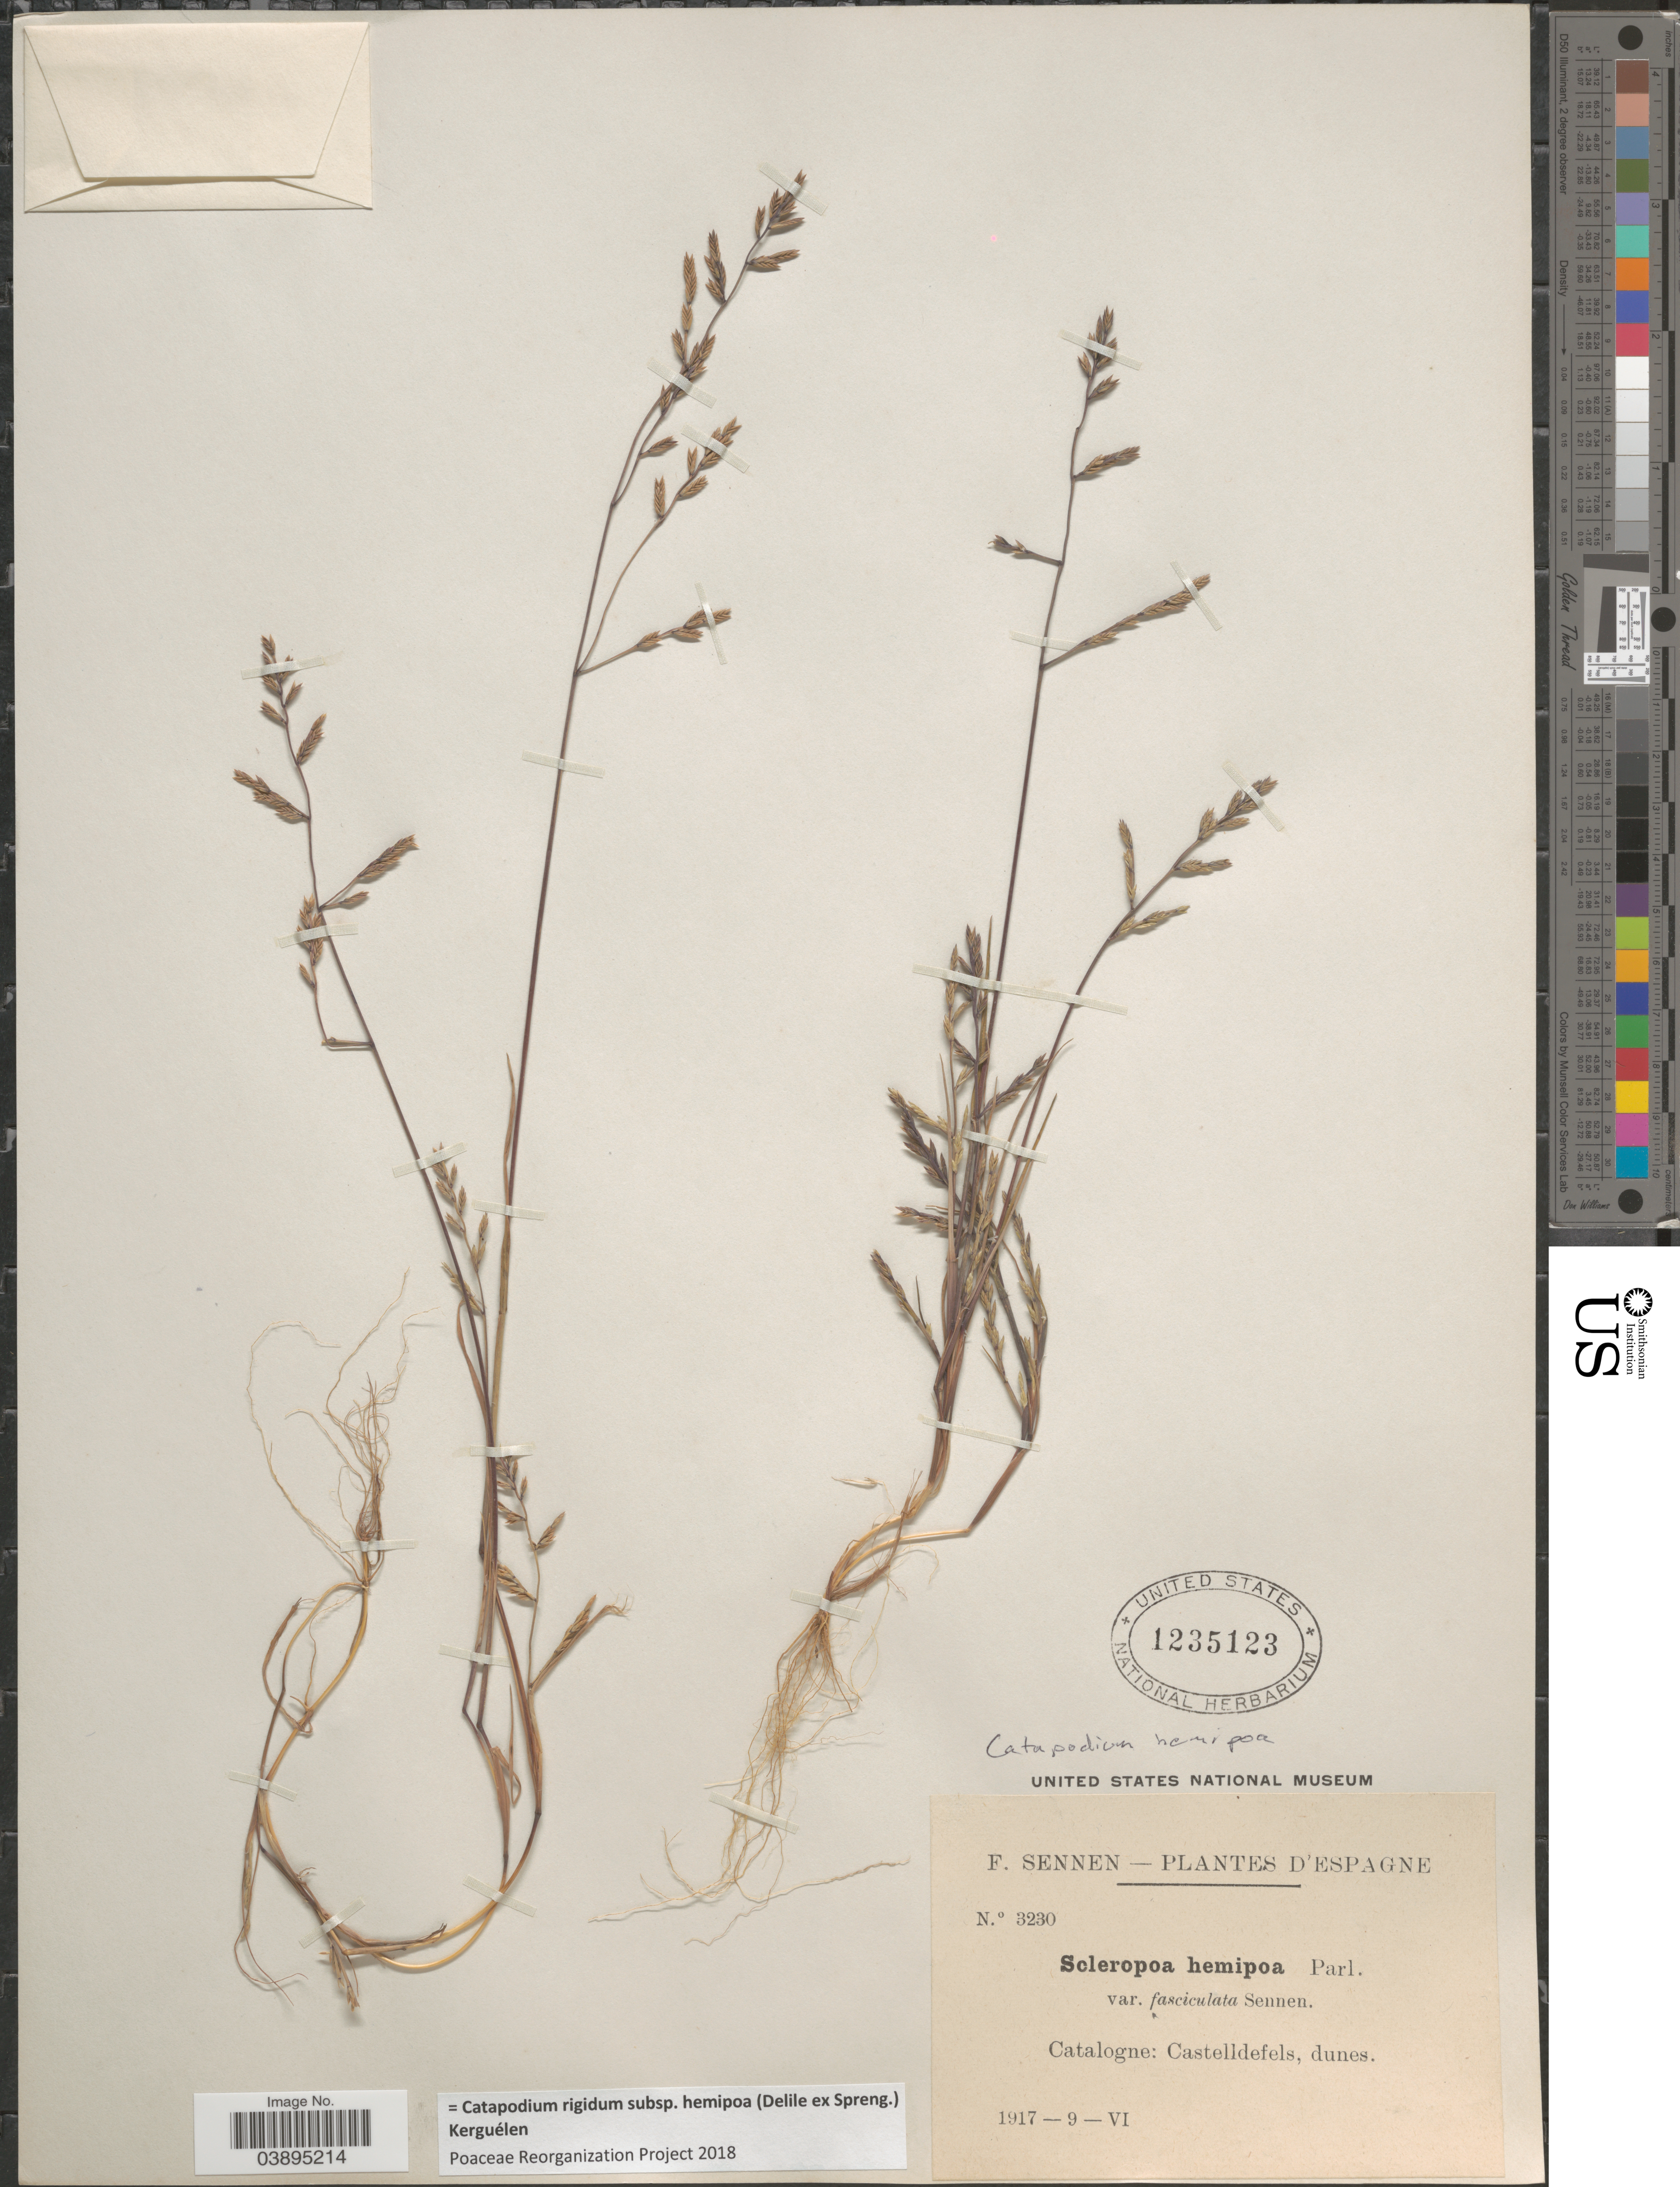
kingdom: Plantae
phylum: Tracheophyta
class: Liliopsida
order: Poales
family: Poaceae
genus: Catapodium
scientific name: Catapodium rigidum subsp. hemipoa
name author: (Delile ex Spreng.) Kerguélen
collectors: E. Sennen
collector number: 3230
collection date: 1917-06-09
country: Spain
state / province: Catalunya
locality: D'Espagne. Catalogne: Castelldefels, dunes.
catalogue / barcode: US 1235123